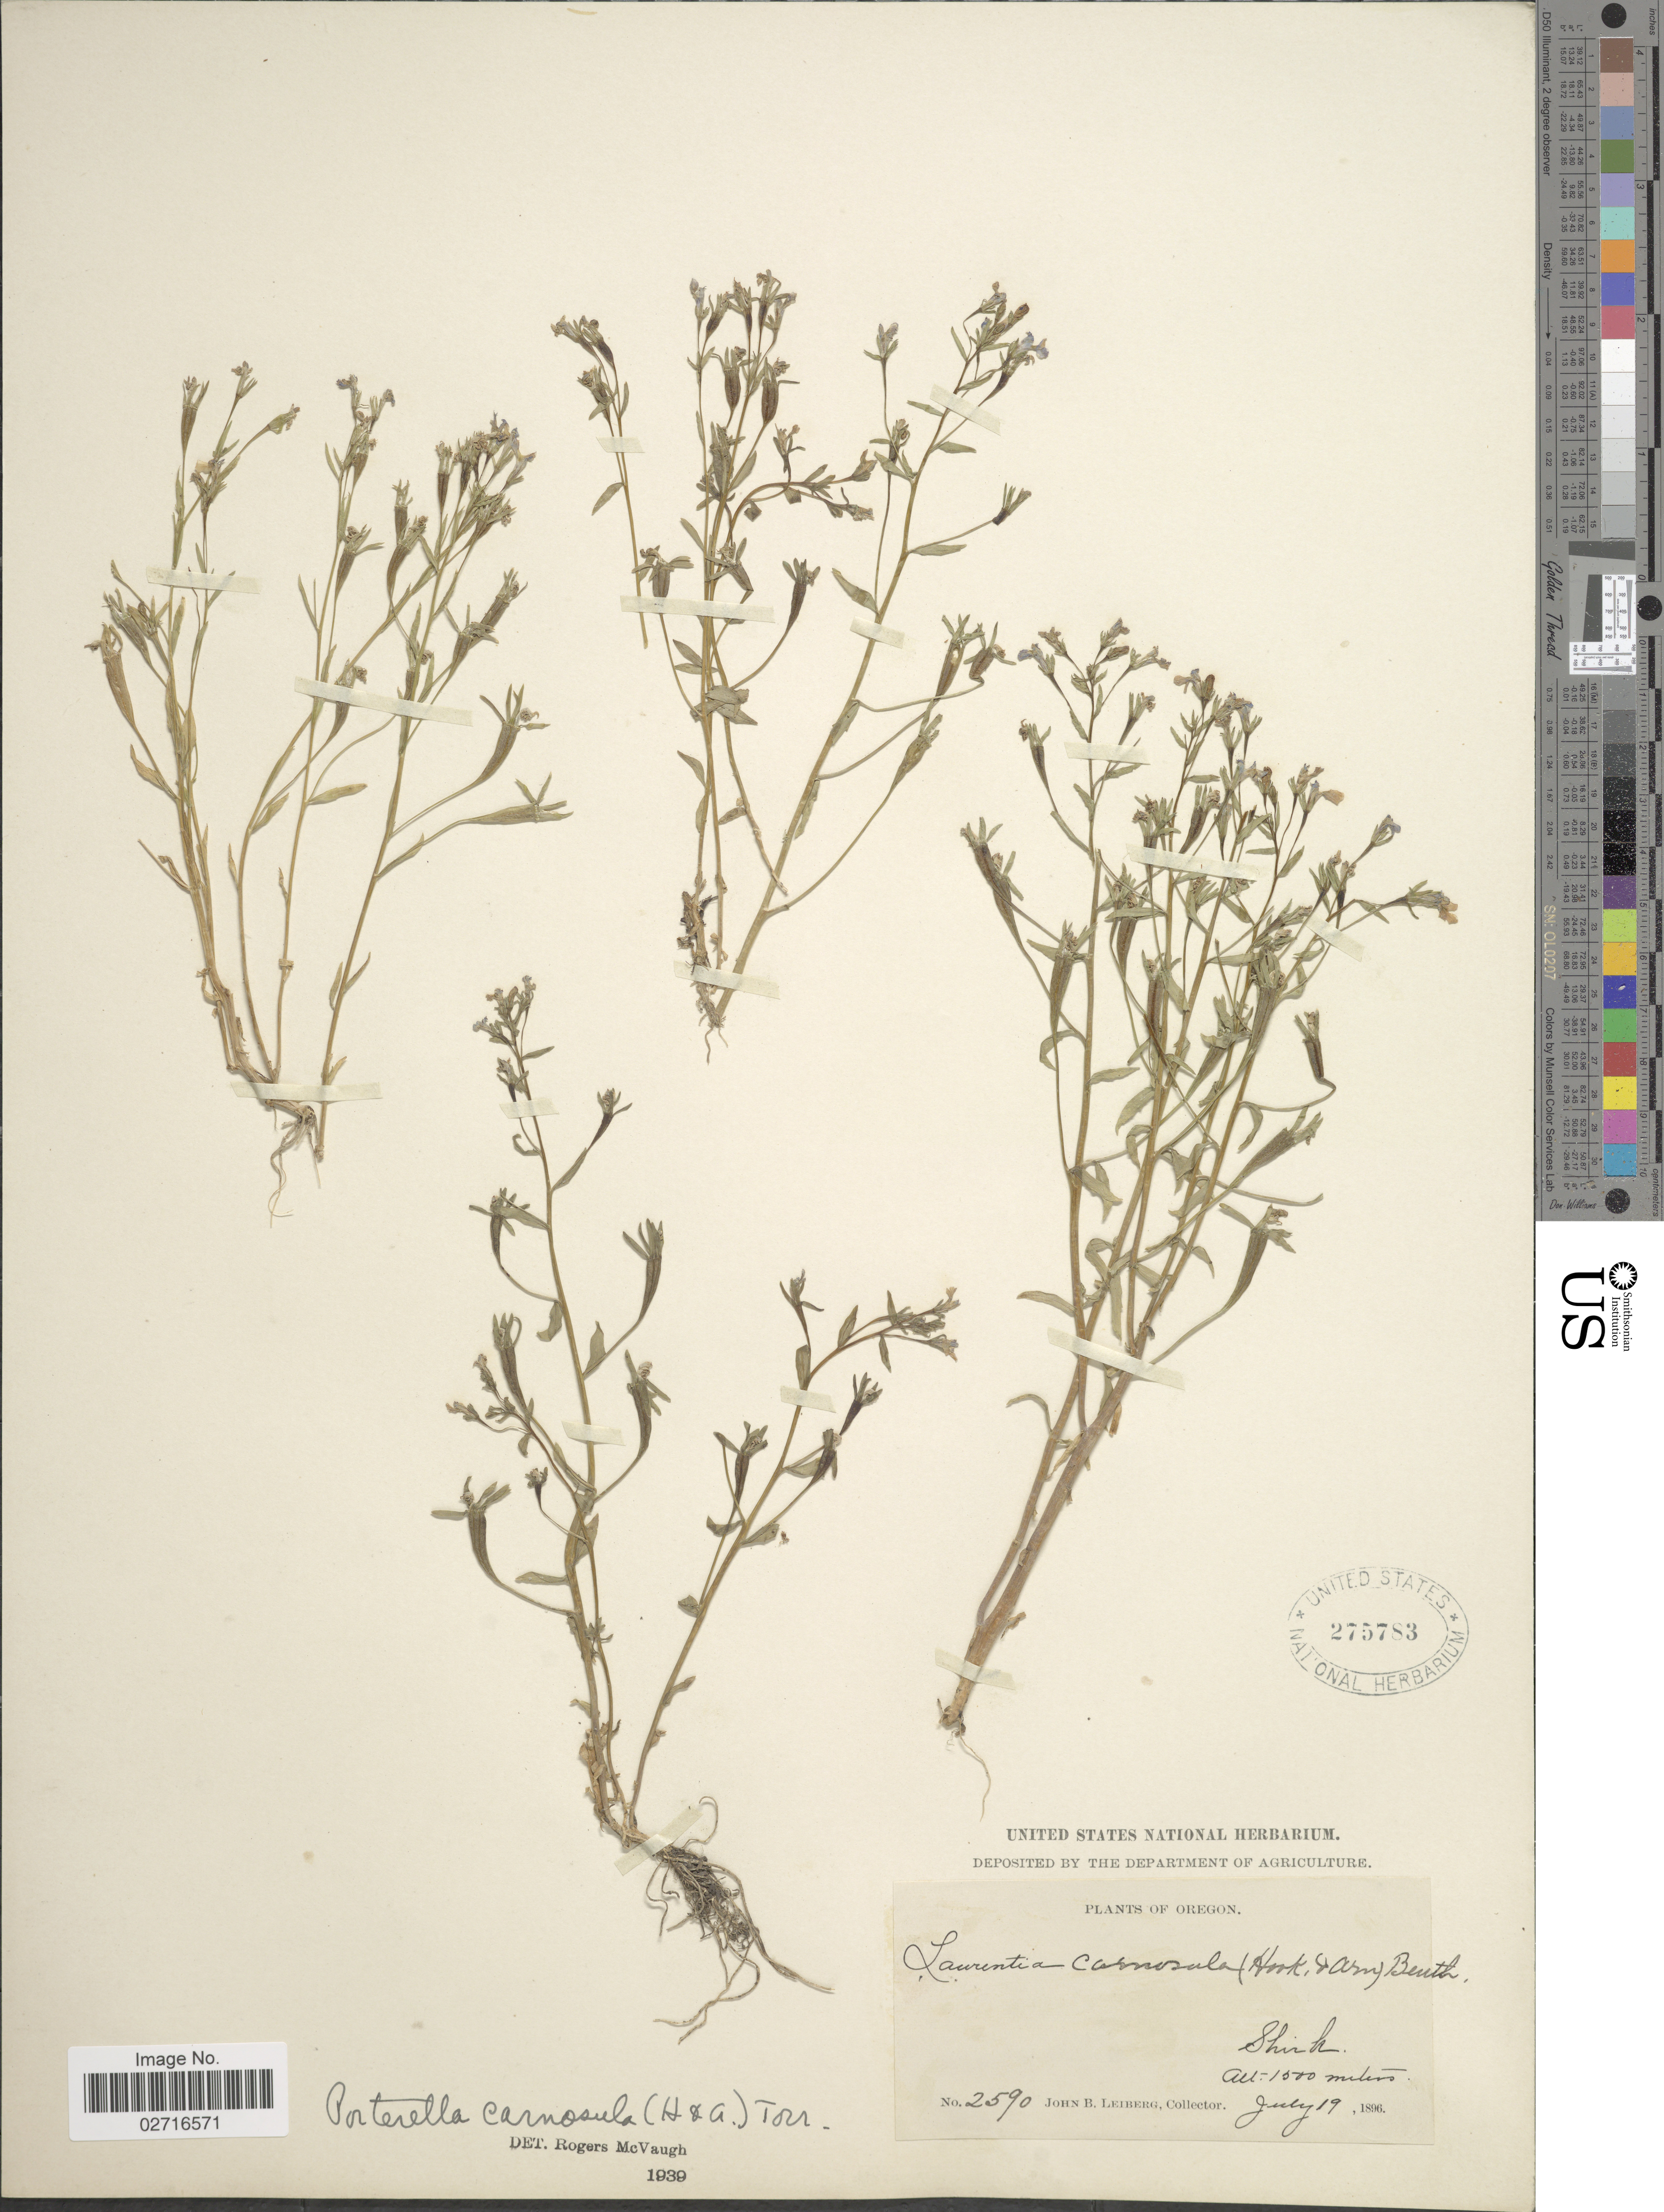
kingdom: Plantae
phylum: Tracheophyta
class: Magnoliopsida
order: Asterales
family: Campanulaceae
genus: Laurentia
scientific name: Laurentia carnosula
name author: (Hook. & Arn.) Benth. ex A. Gray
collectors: J. B. Leiberg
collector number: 2590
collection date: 1896-07-19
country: United States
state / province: Oregon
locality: Shirk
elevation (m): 1500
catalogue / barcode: US 275783